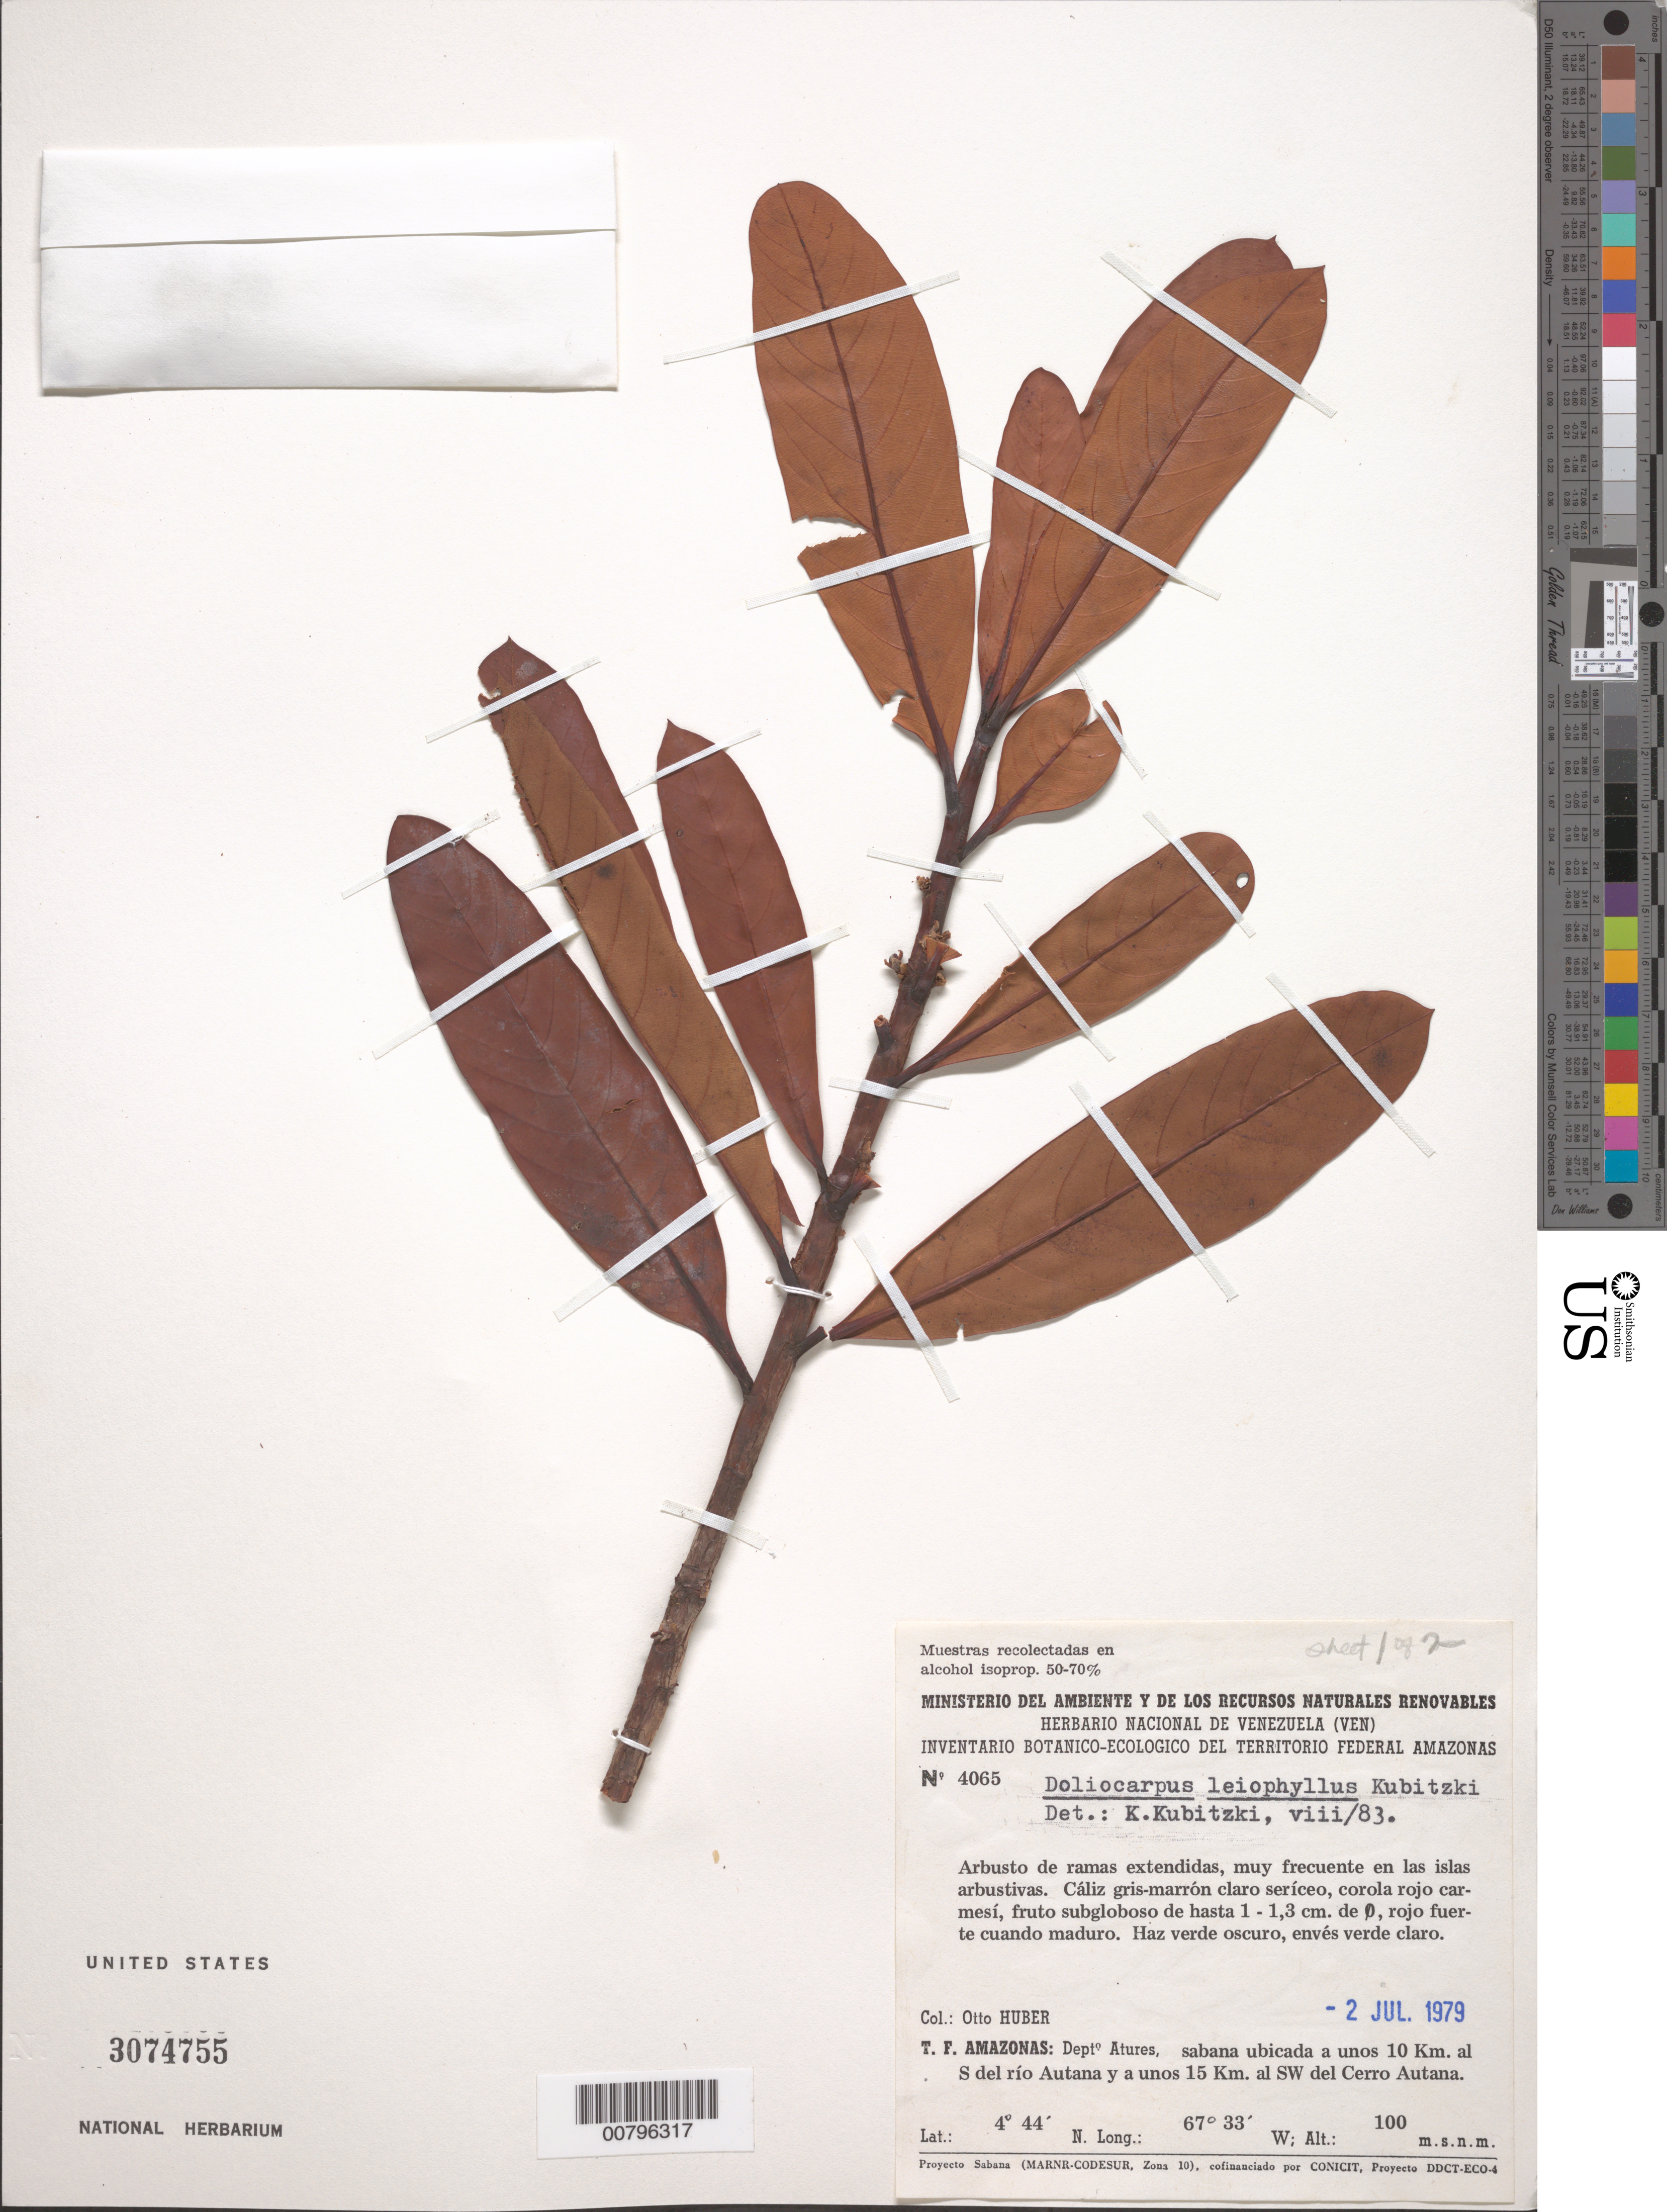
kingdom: Plantae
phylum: Tracheophyta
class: Magnoliopsida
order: Dilleniales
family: Dilleniaceae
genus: Doliocarpus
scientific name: Doliocarpus leiophyllus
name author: Kubitzki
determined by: Kubitzki, Klaus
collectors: O. Huber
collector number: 4065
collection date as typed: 2-Jul-79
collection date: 1979-07-02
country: Venezuela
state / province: Amazonas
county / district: Atures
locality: Río Autana, 10 km al S, 15 km NW of Cerro Autana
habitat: Sabana, en las islas arbustivas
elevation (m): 100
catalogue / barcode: US 3074755